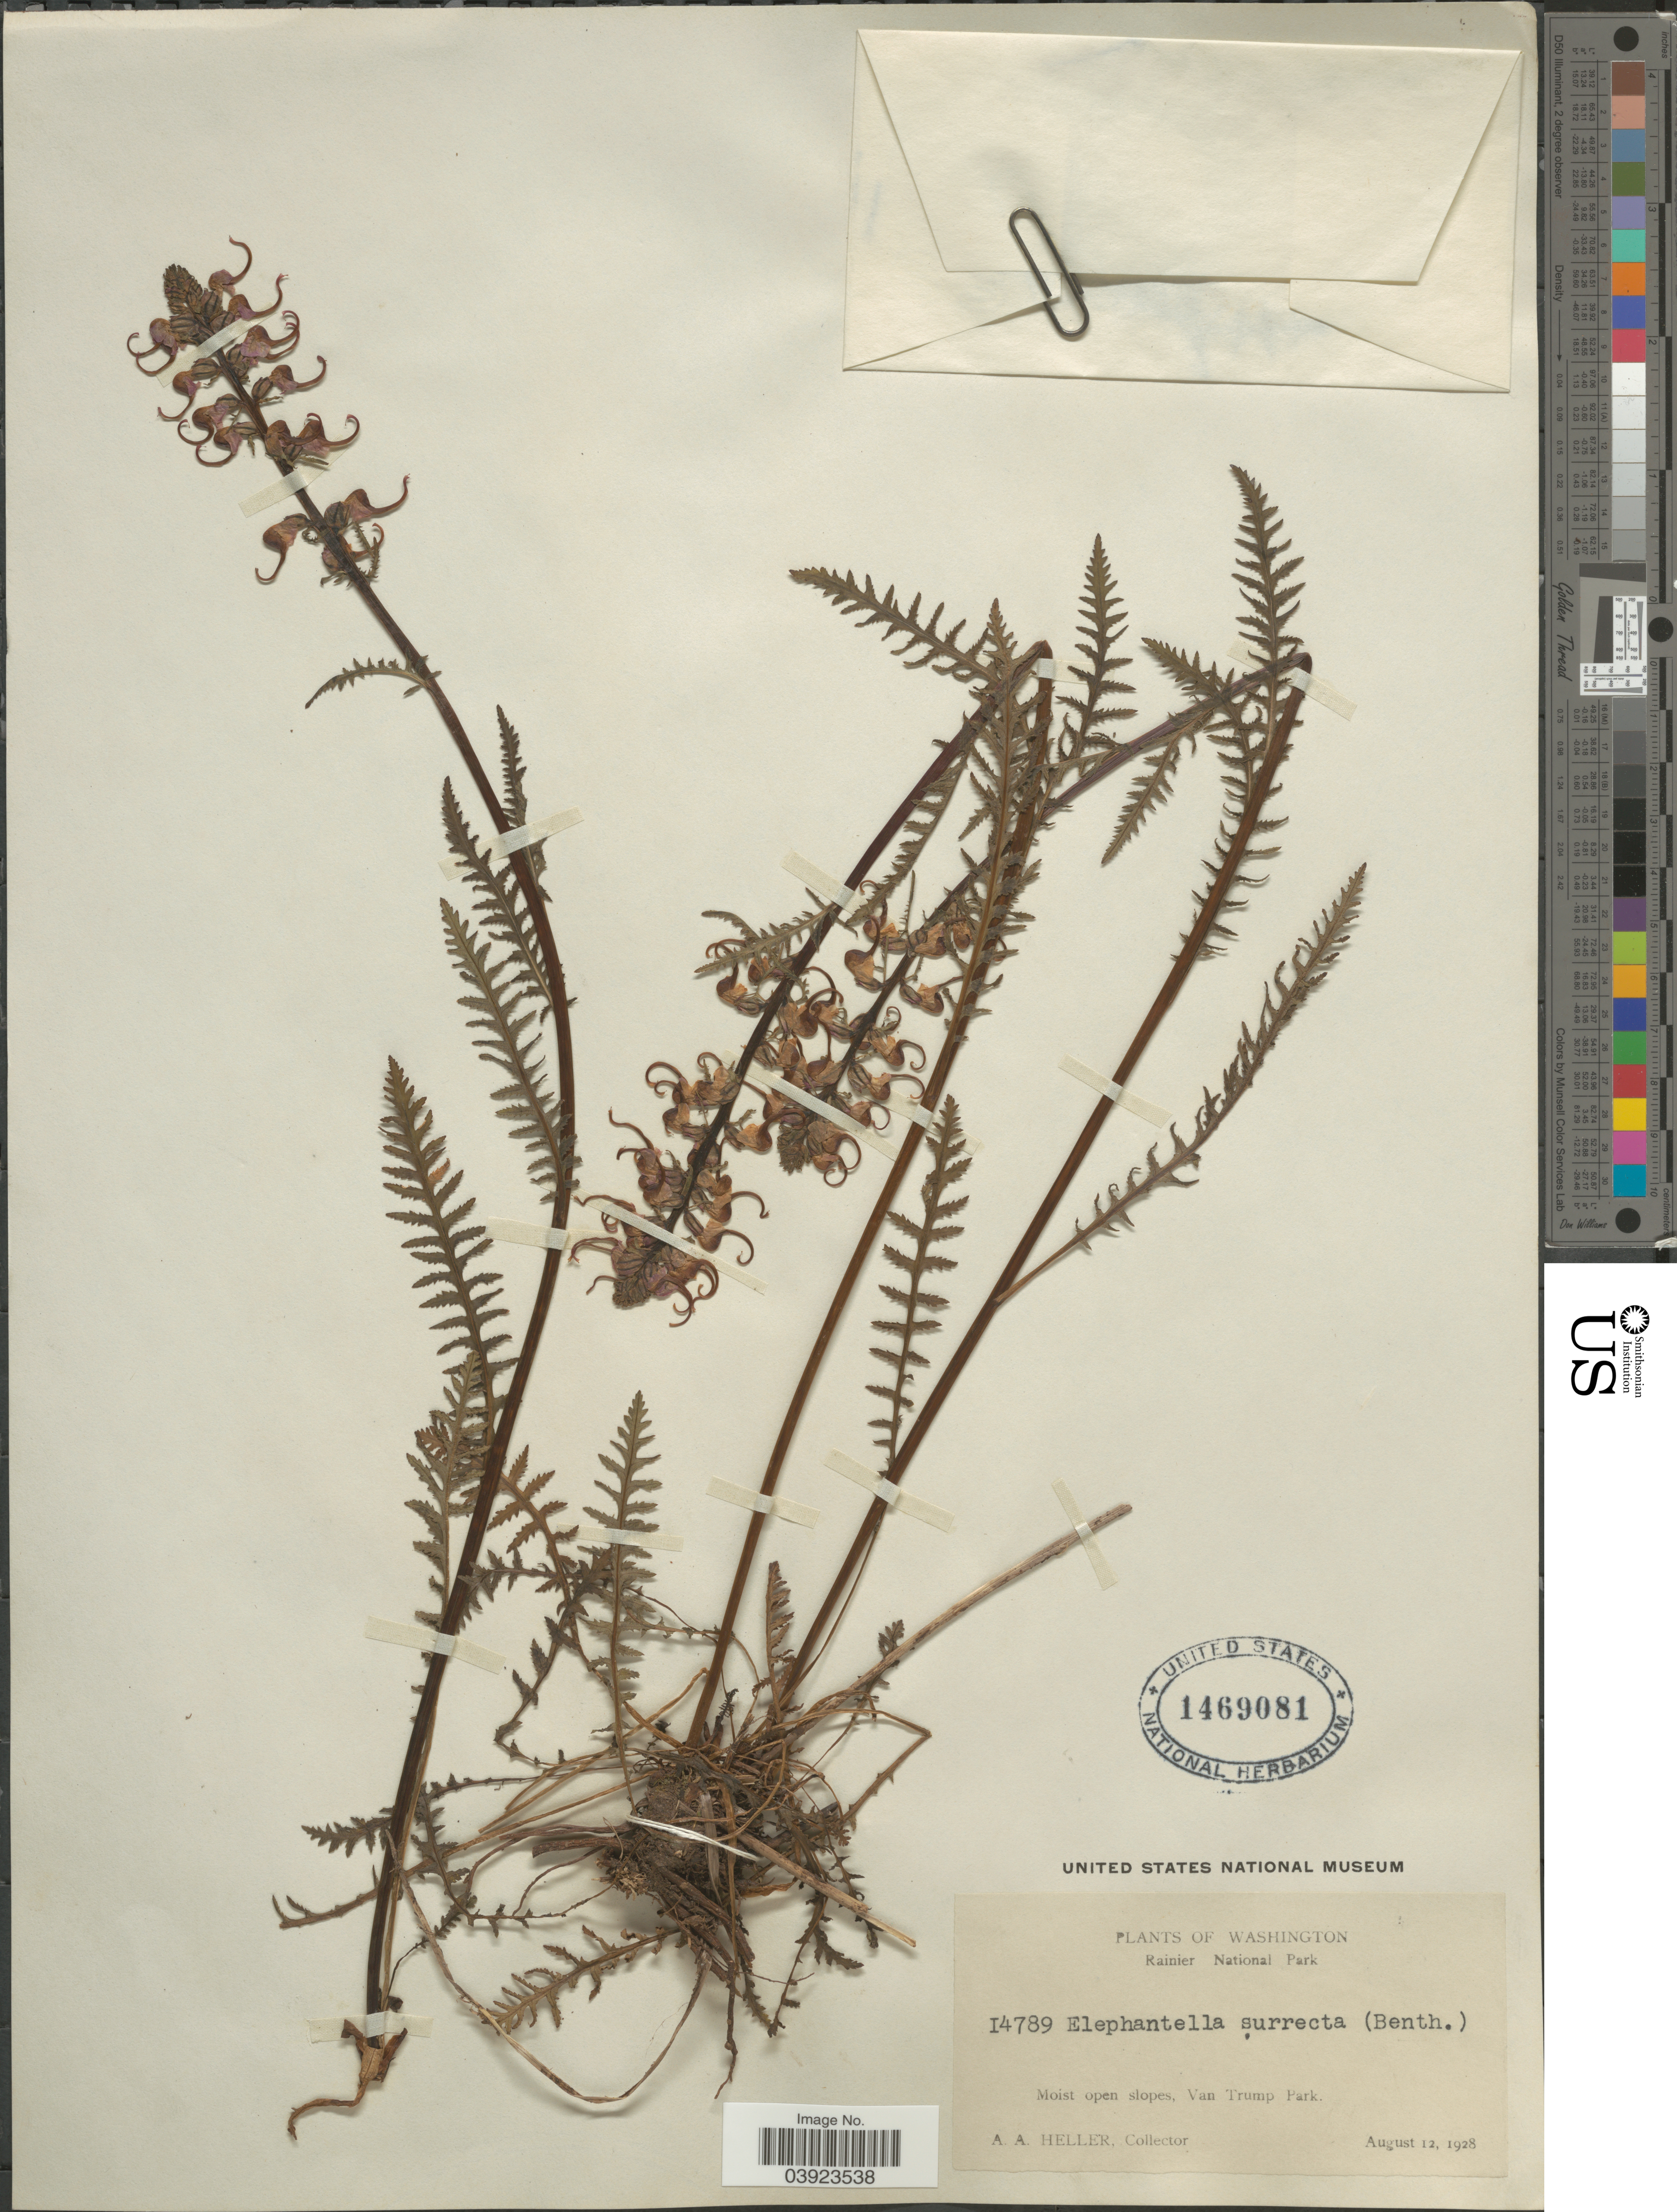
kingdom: Plantae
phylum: Tracheophyta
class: Magnoliopsida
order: Lamiales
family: Orobanchaceae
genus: Pedicularis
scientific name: Pedicularis surrecta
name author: Benth.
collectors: A. A. Heller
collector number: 14789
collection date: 1928-08-12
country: United States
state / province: Washington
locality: Rainier National Park. Moist open slopes, Van Trump Park.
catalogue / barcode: US 1469081